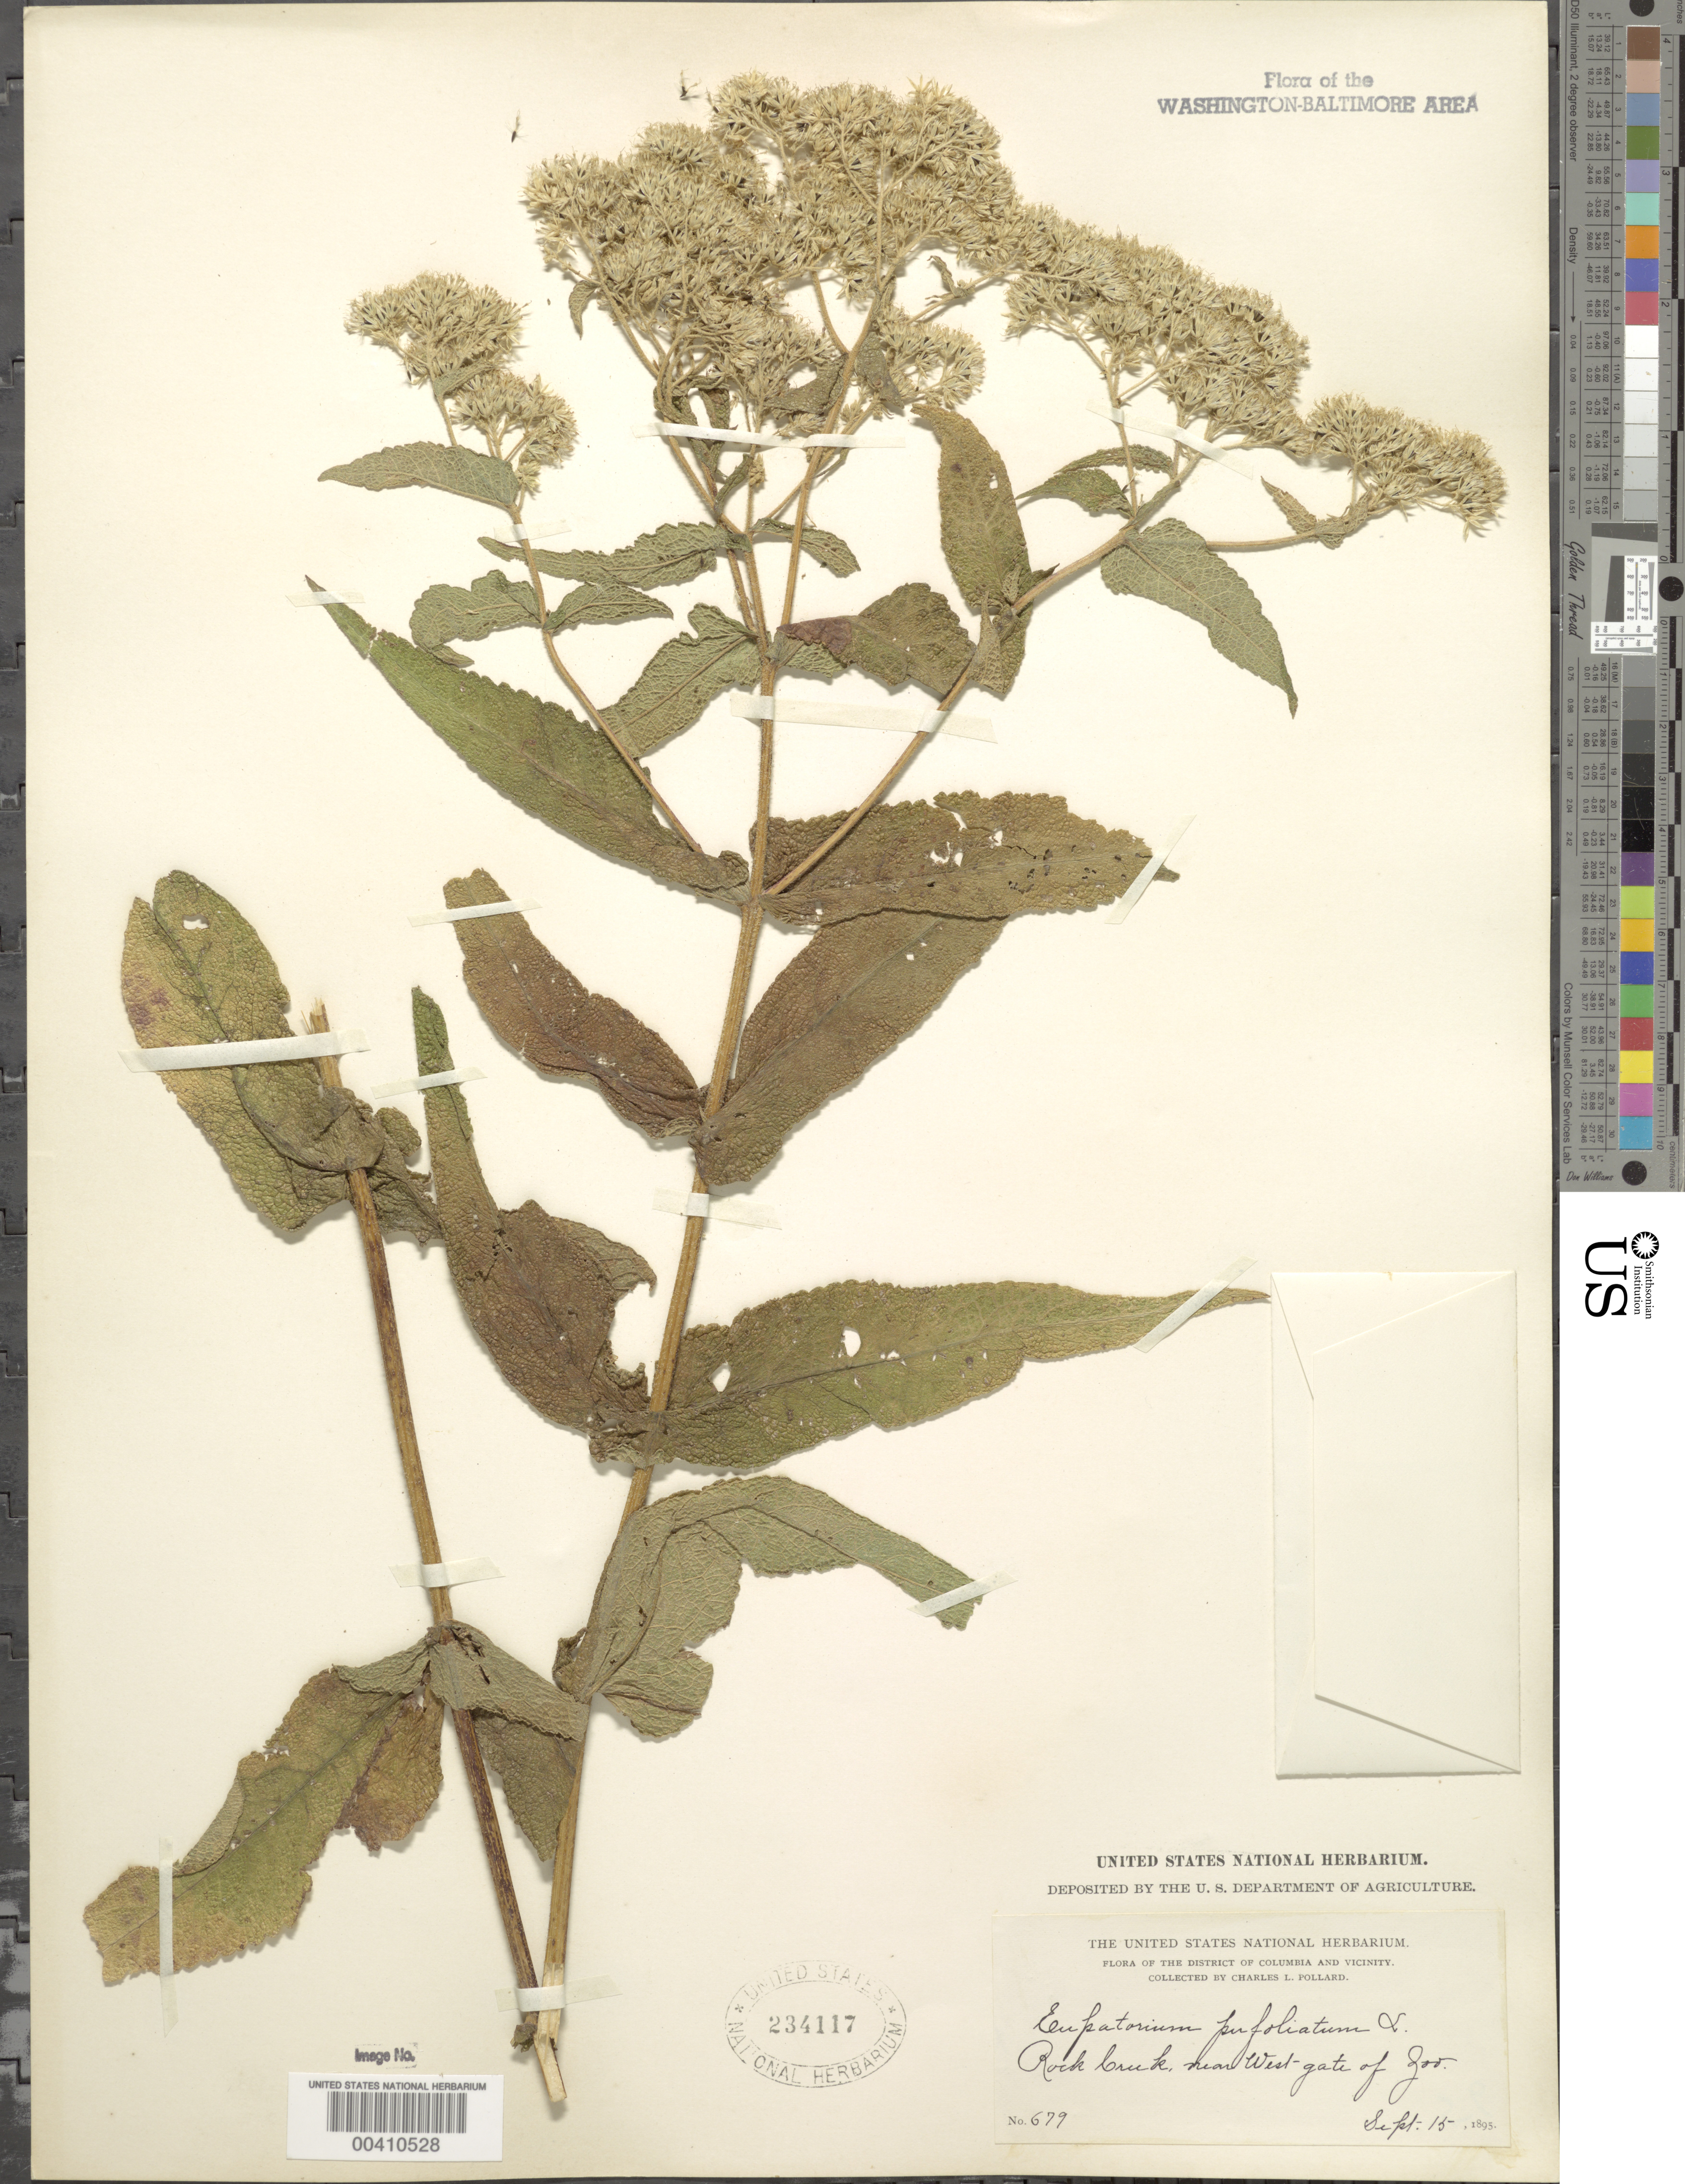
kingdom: Plantae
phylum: Tracheophyta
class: Magnoliopsida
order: Asterales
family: Asteraceae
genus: Eupatorium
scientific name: Eupatorium perfoliatum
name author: L.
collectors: C. L. Pollard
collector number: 679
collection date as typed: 15 Sep 1895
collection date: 1895-09-15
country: United States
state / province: District of Columbia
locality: Rock Creek near west gate of Zoo Rock Creek Park & vicinity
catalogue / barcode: US 234117